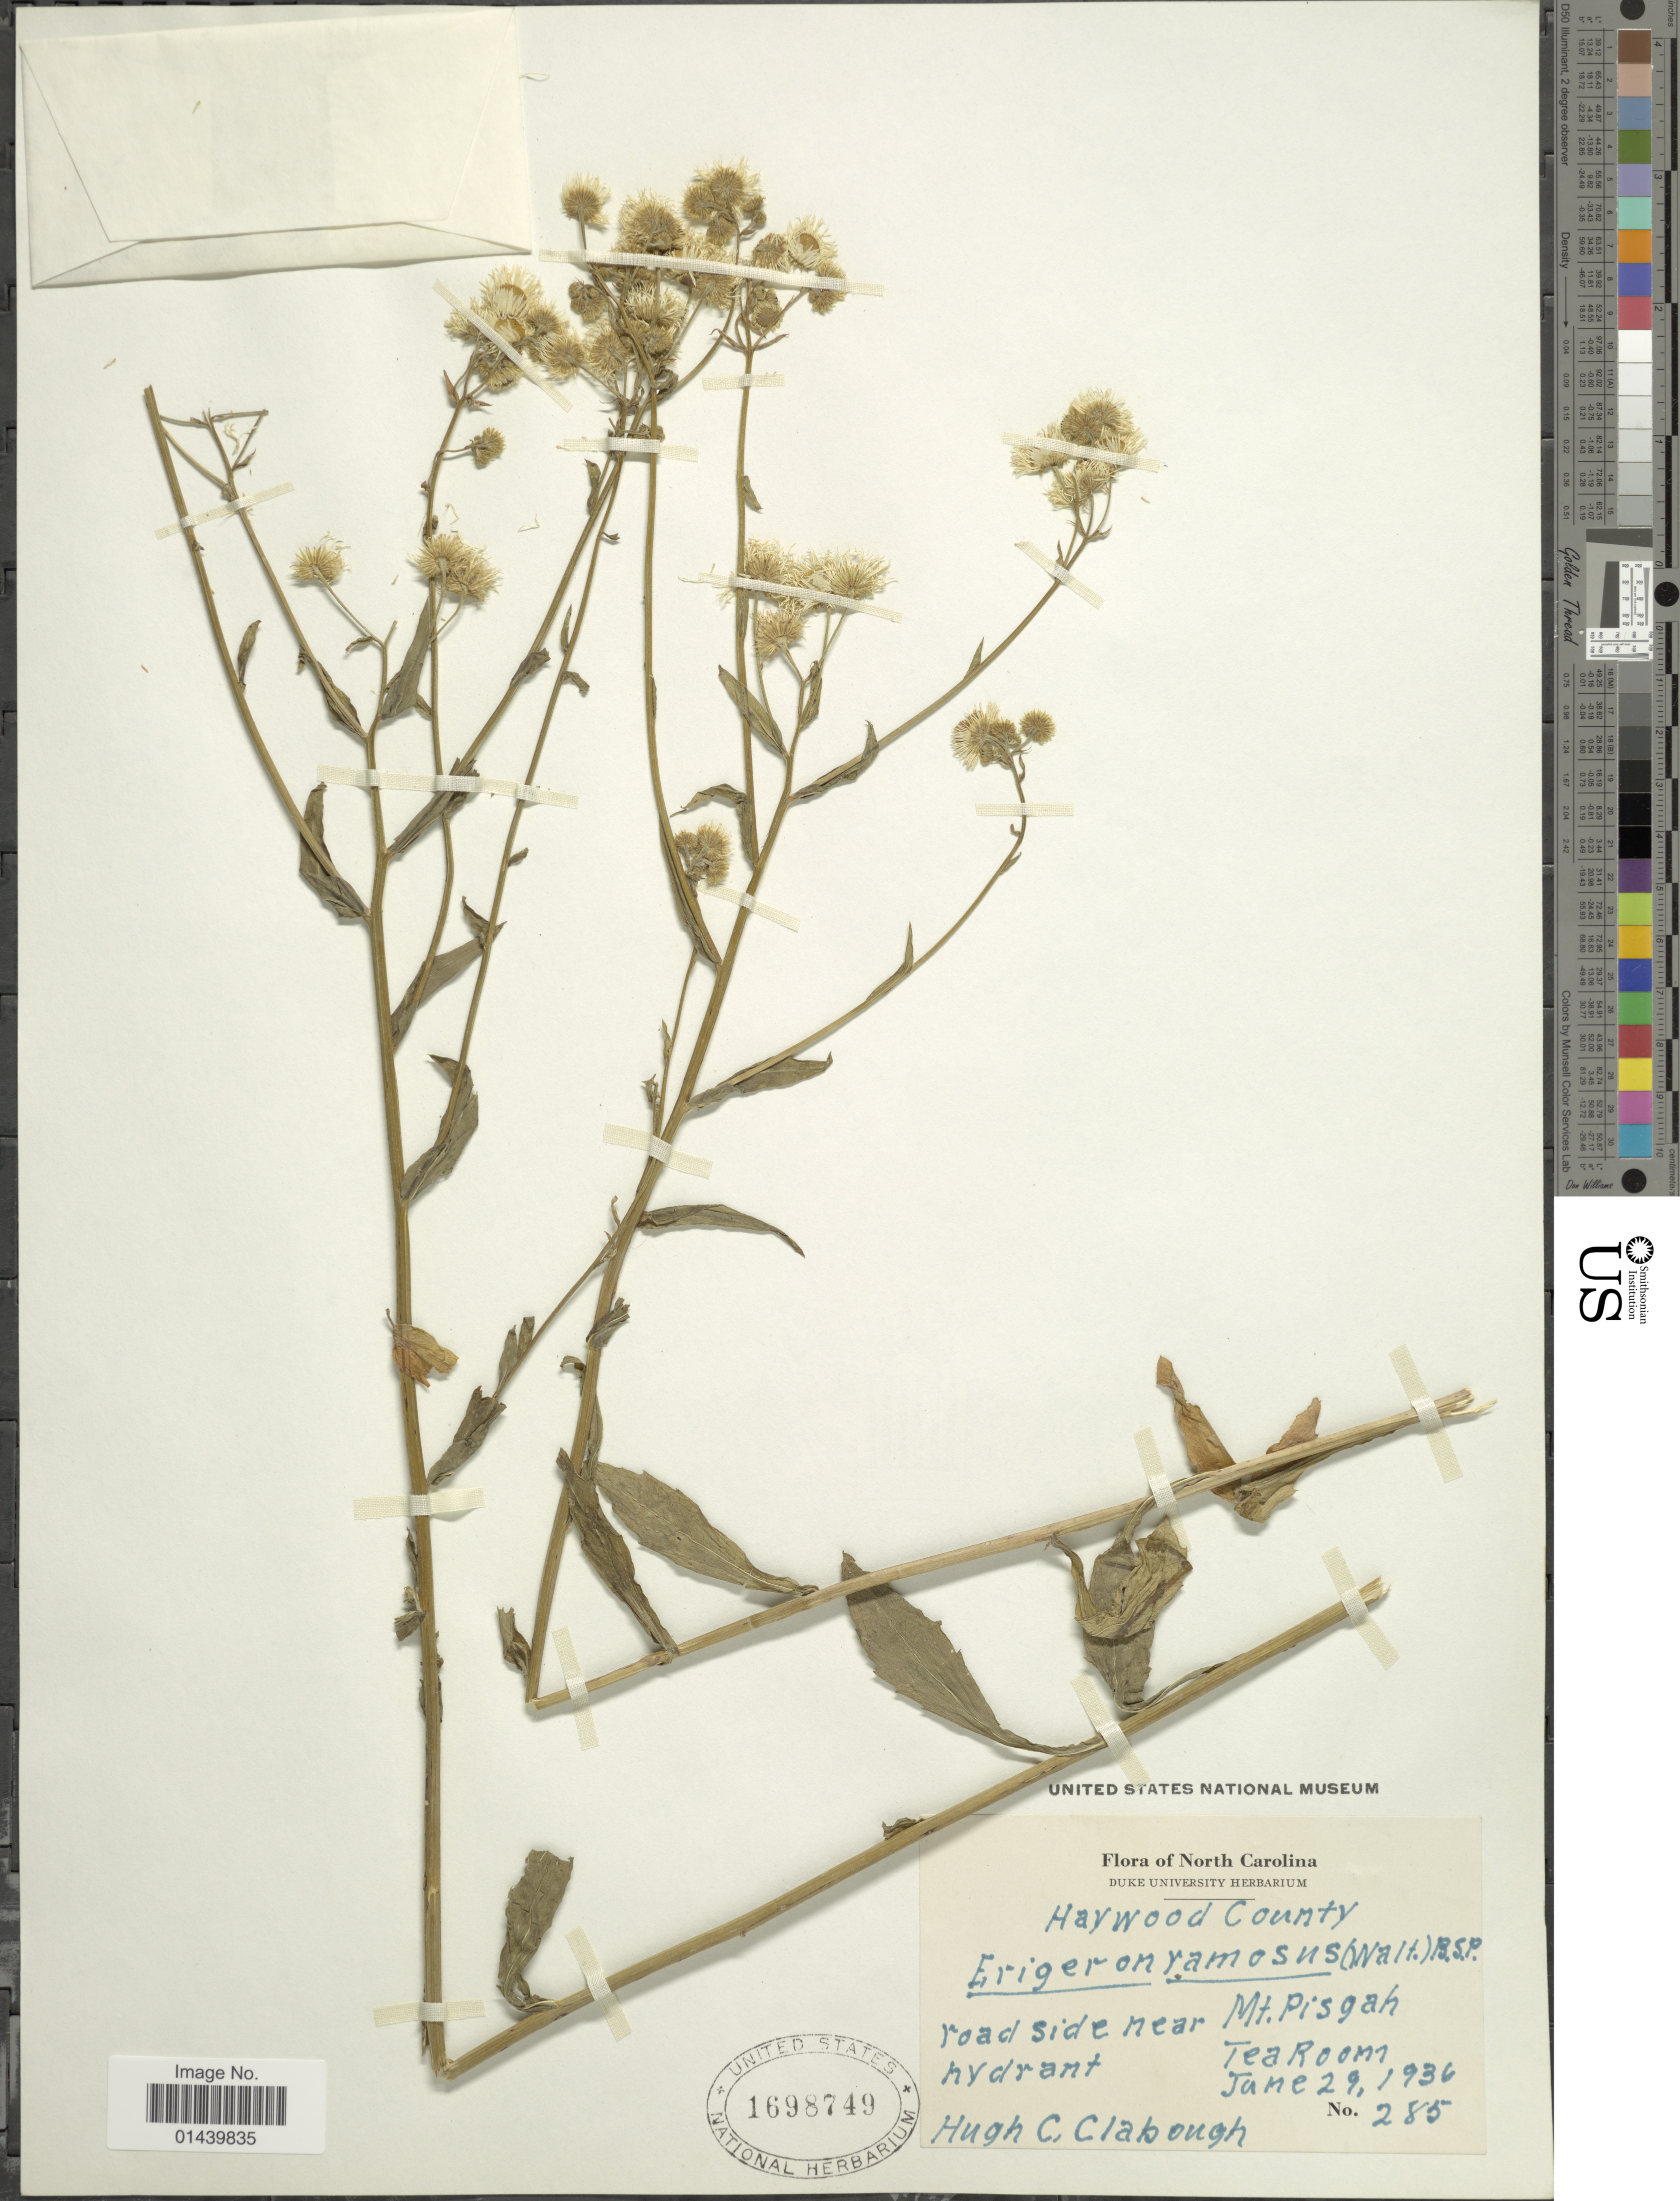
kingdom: Plantae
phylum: Tracheophyta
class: Magnoliopsida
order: Asterales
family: Asteraceae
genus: Erigeron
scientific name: Erigeron strigosus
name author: Muhl. ex Willd.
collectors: H. Clabough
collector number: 285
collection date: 1936-06-29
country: United States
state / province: North Carolina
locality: Road side near Mt. Pisgah hydrant. Tea Room.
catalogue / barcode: US 1698749